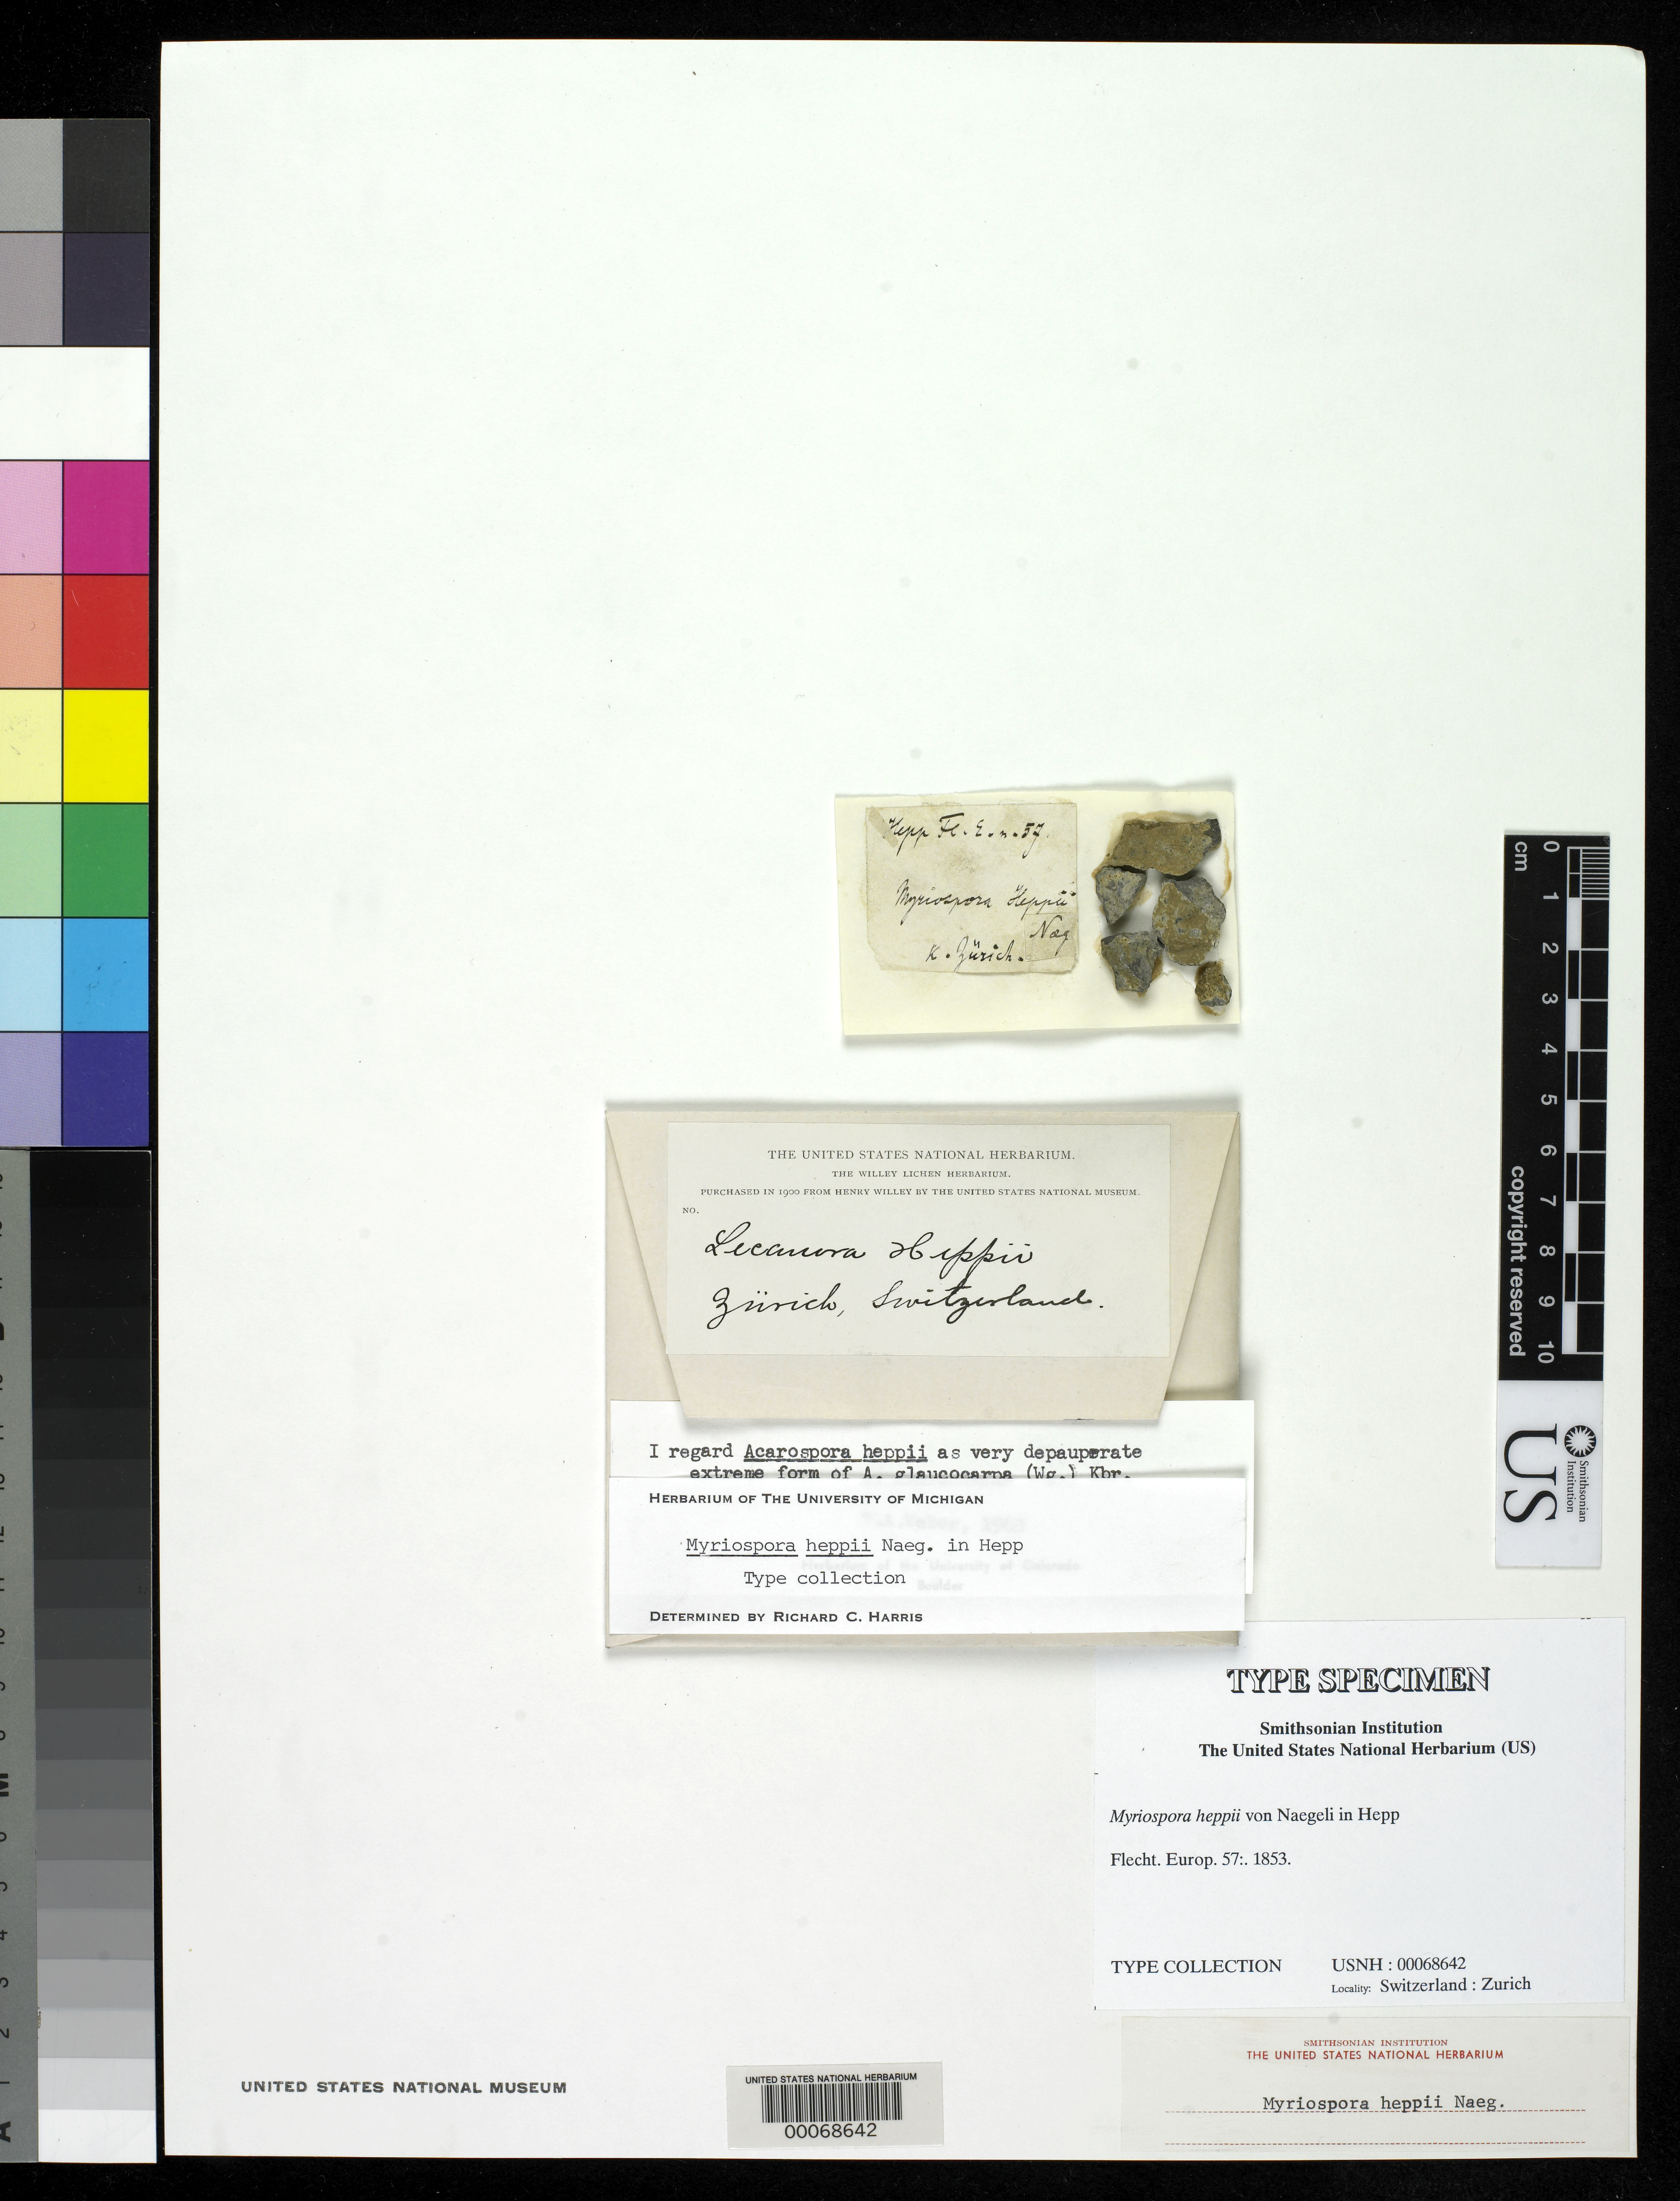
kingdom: Fungi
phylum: Ascomycota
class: Lecanoromycetes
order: Acarosporales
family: Acarosporaceae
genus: Myriospora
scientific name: Myriospora heppii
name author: Naegeli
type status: Type Collection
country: Switzerland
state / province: Zurich